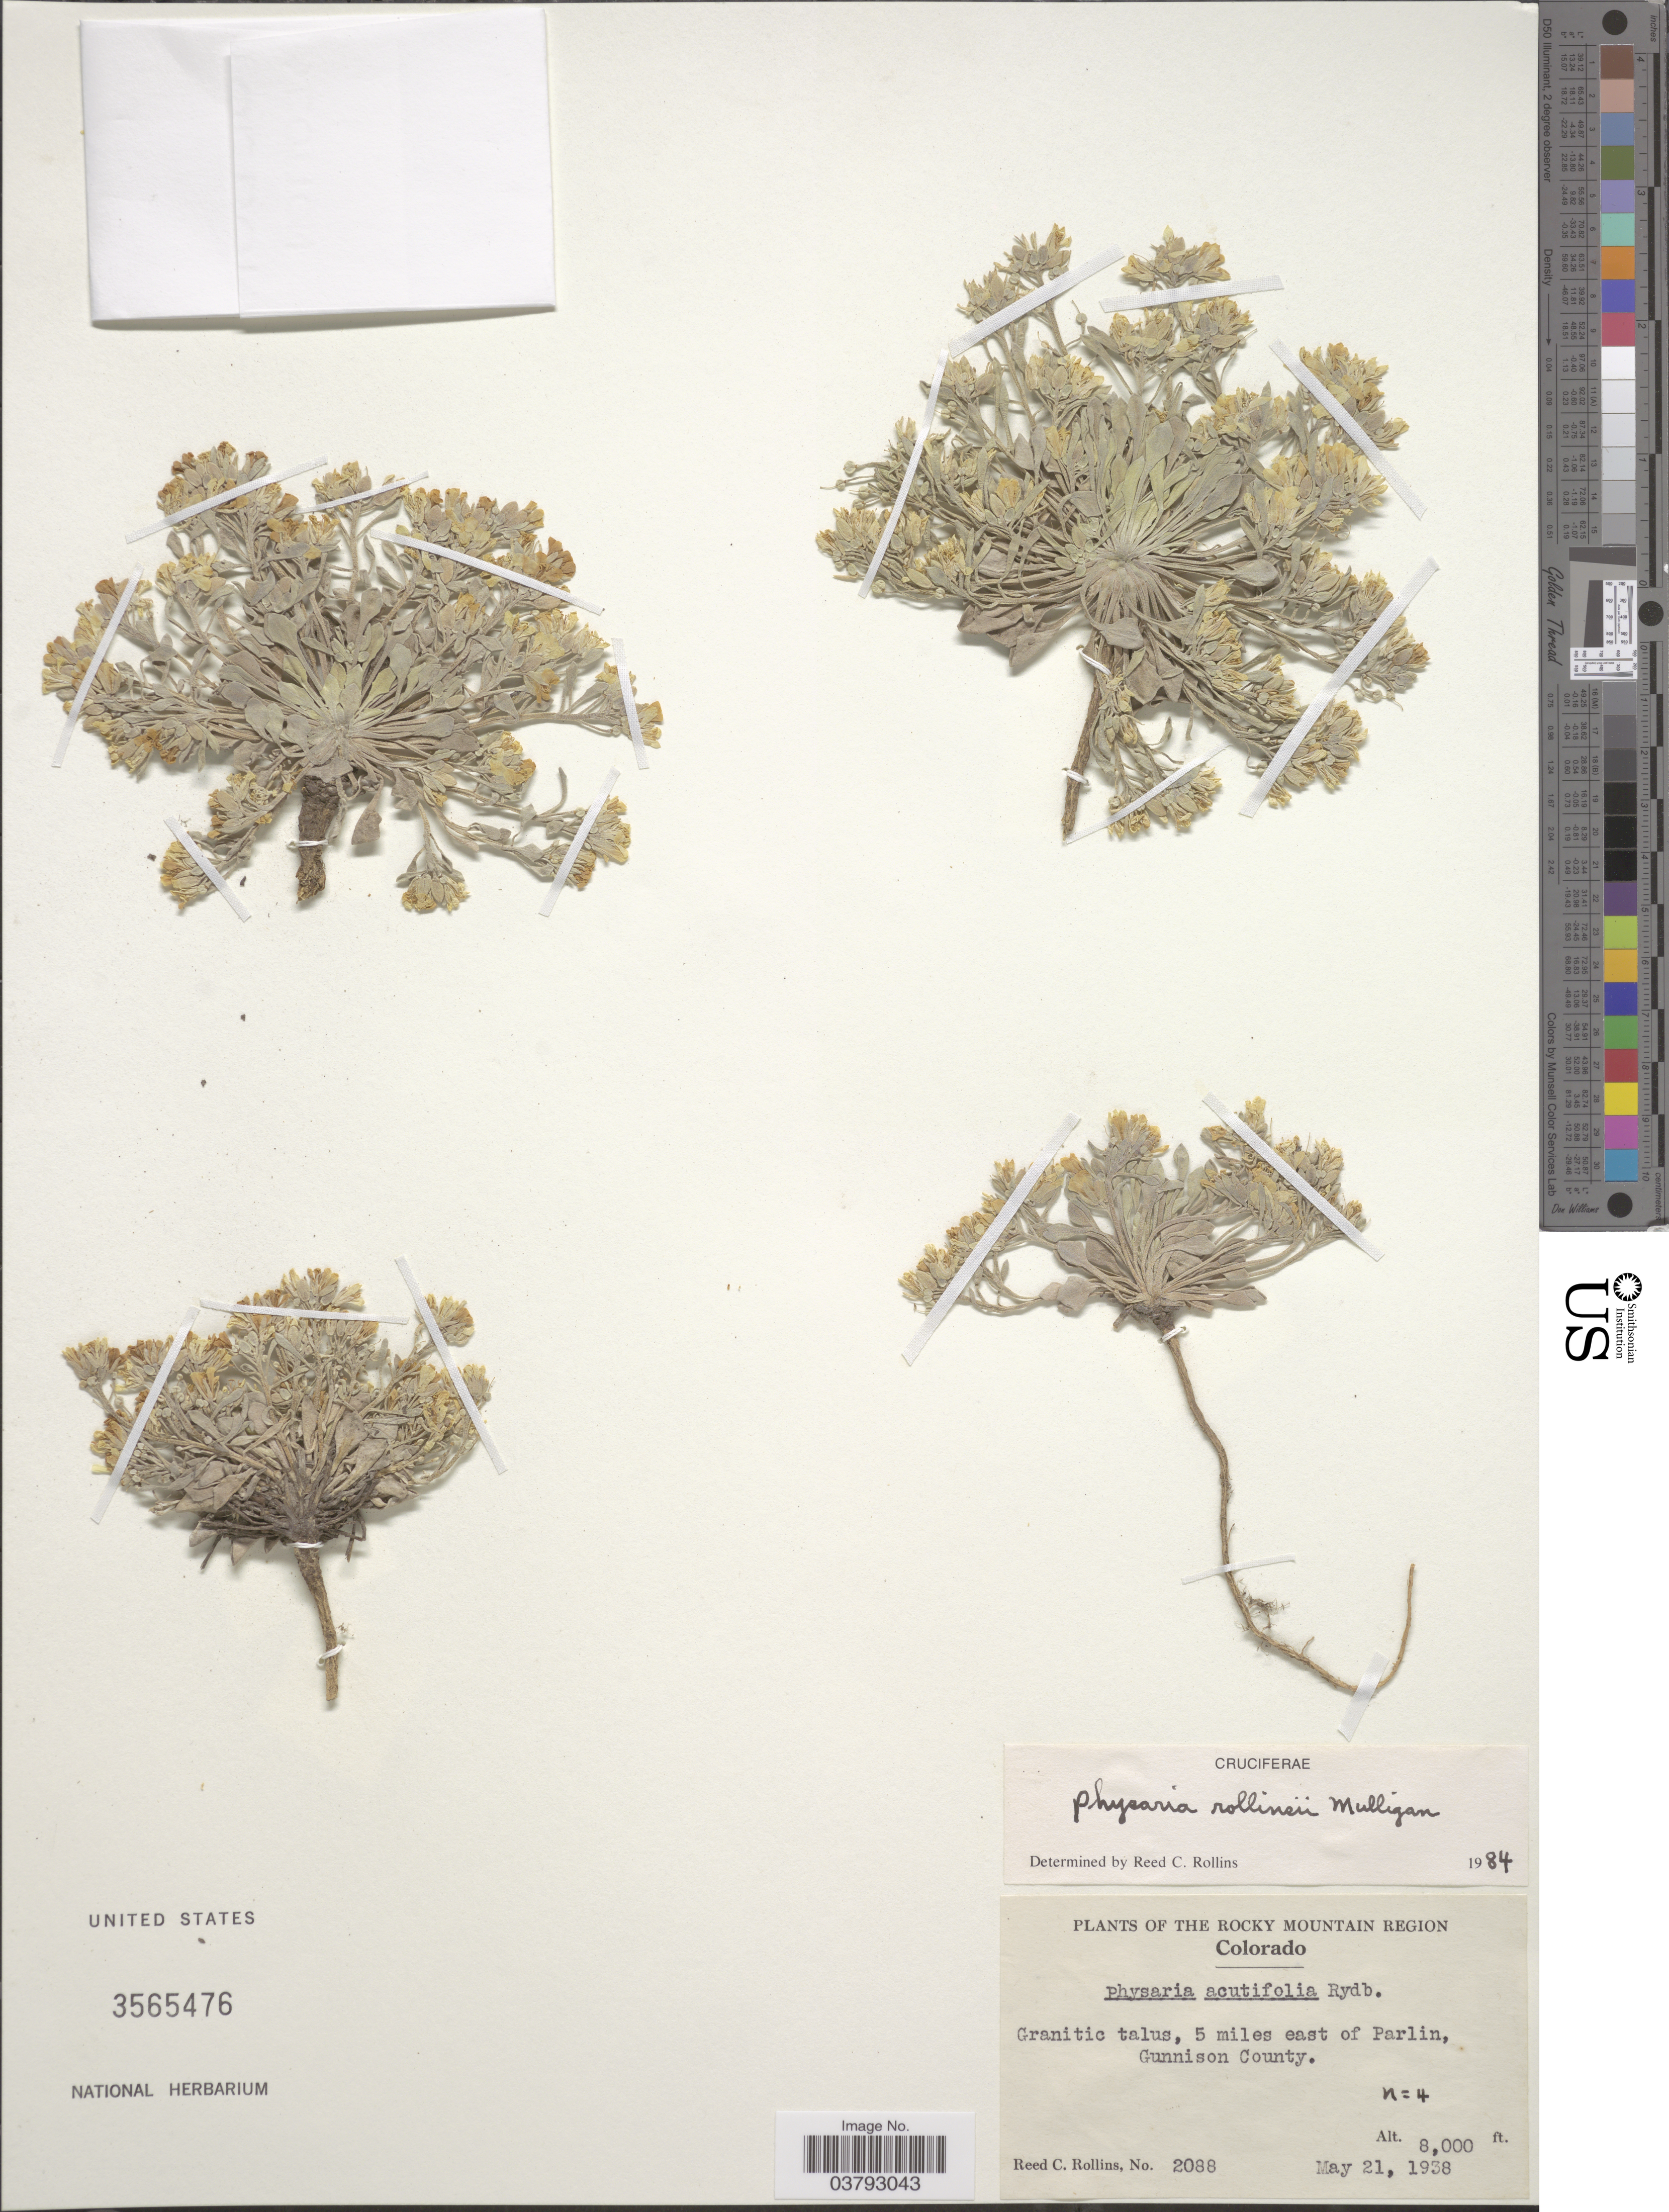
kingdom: Plantae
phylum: Tracheophyta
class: Magnoliopsida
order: Brassicales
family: Brassicaceae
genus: Physaria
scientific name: Physaria rollinsii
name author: G.A. Mulligan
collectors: R. C. Rollins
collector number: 2088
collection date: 1938-05-21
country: United States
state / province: Colorado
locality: The Rocky Mountain Region. 5 miles east of Parlin, Gunnison County.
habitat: granitic talus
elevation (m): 2438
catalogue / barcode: US 3565476